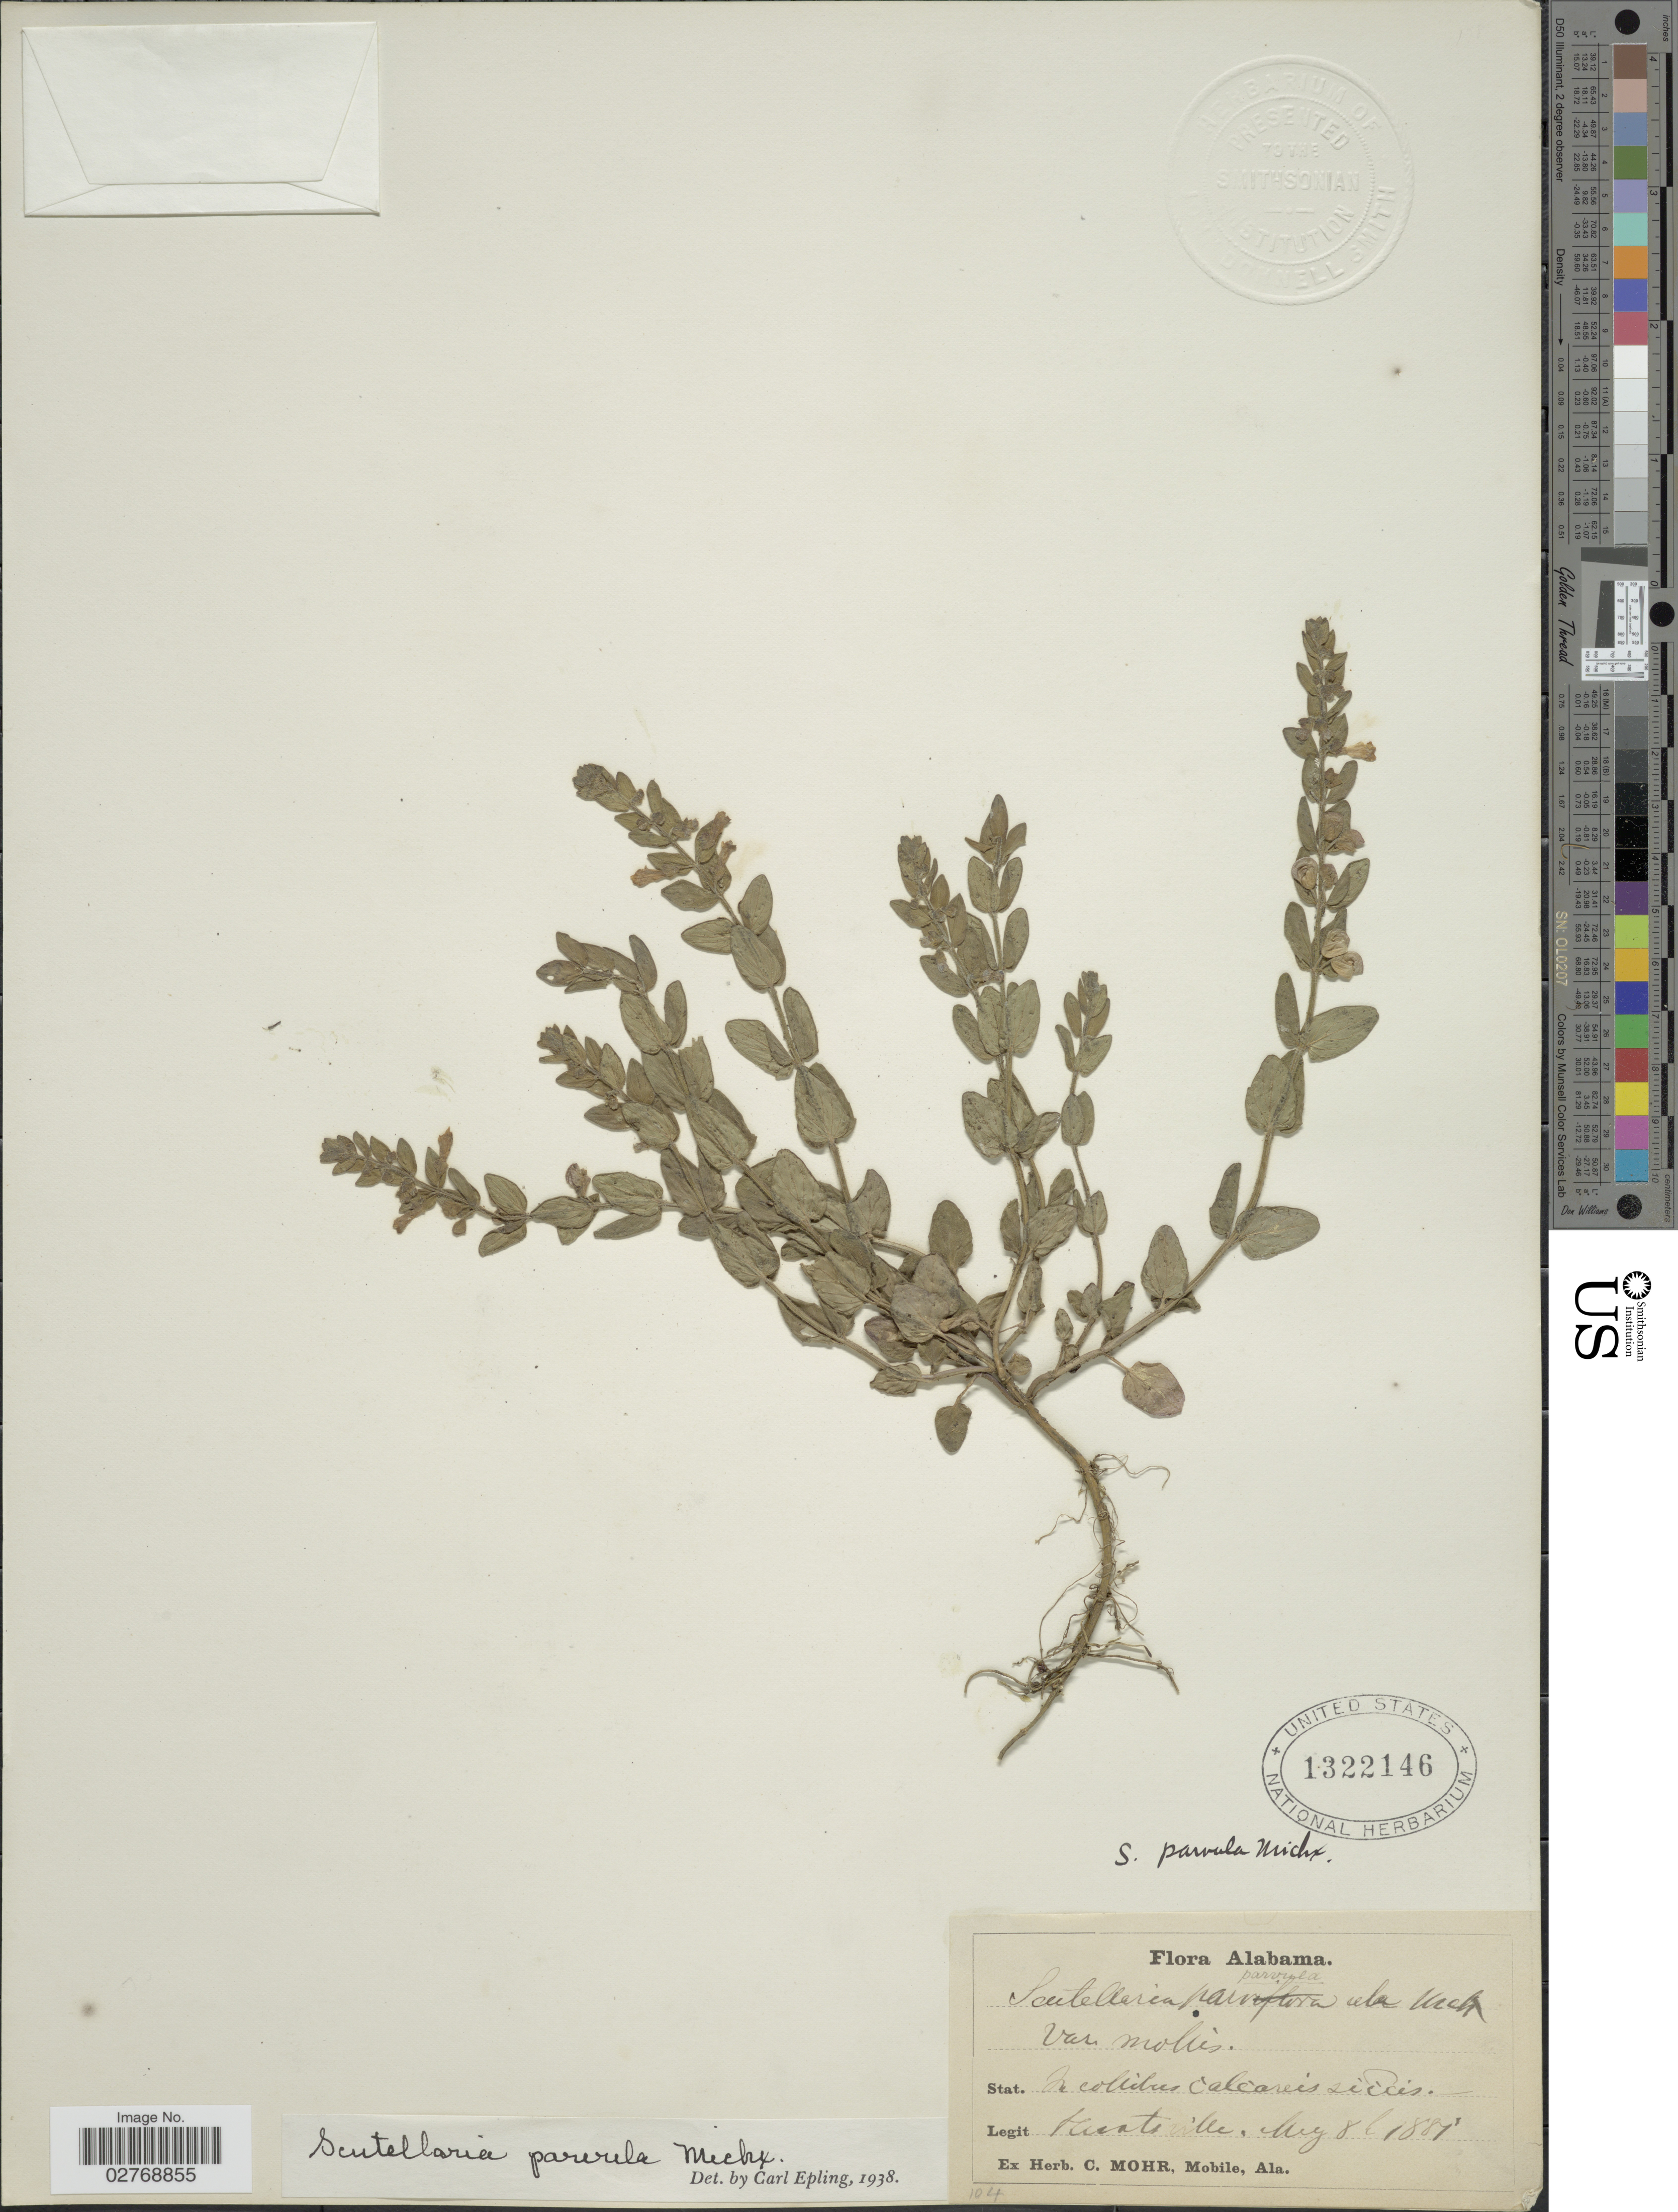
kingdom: Plantae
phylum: Tracheophyta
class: Magnoliopsida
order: Lamiales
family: Lamiaceae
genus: Scutellaria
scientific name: Scutellaria parvula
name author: Michx.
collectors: ex herb. C. Mohr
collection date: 1881-05-05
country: United States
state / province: Alabama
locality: Huntsville.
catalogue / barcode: US 1322146